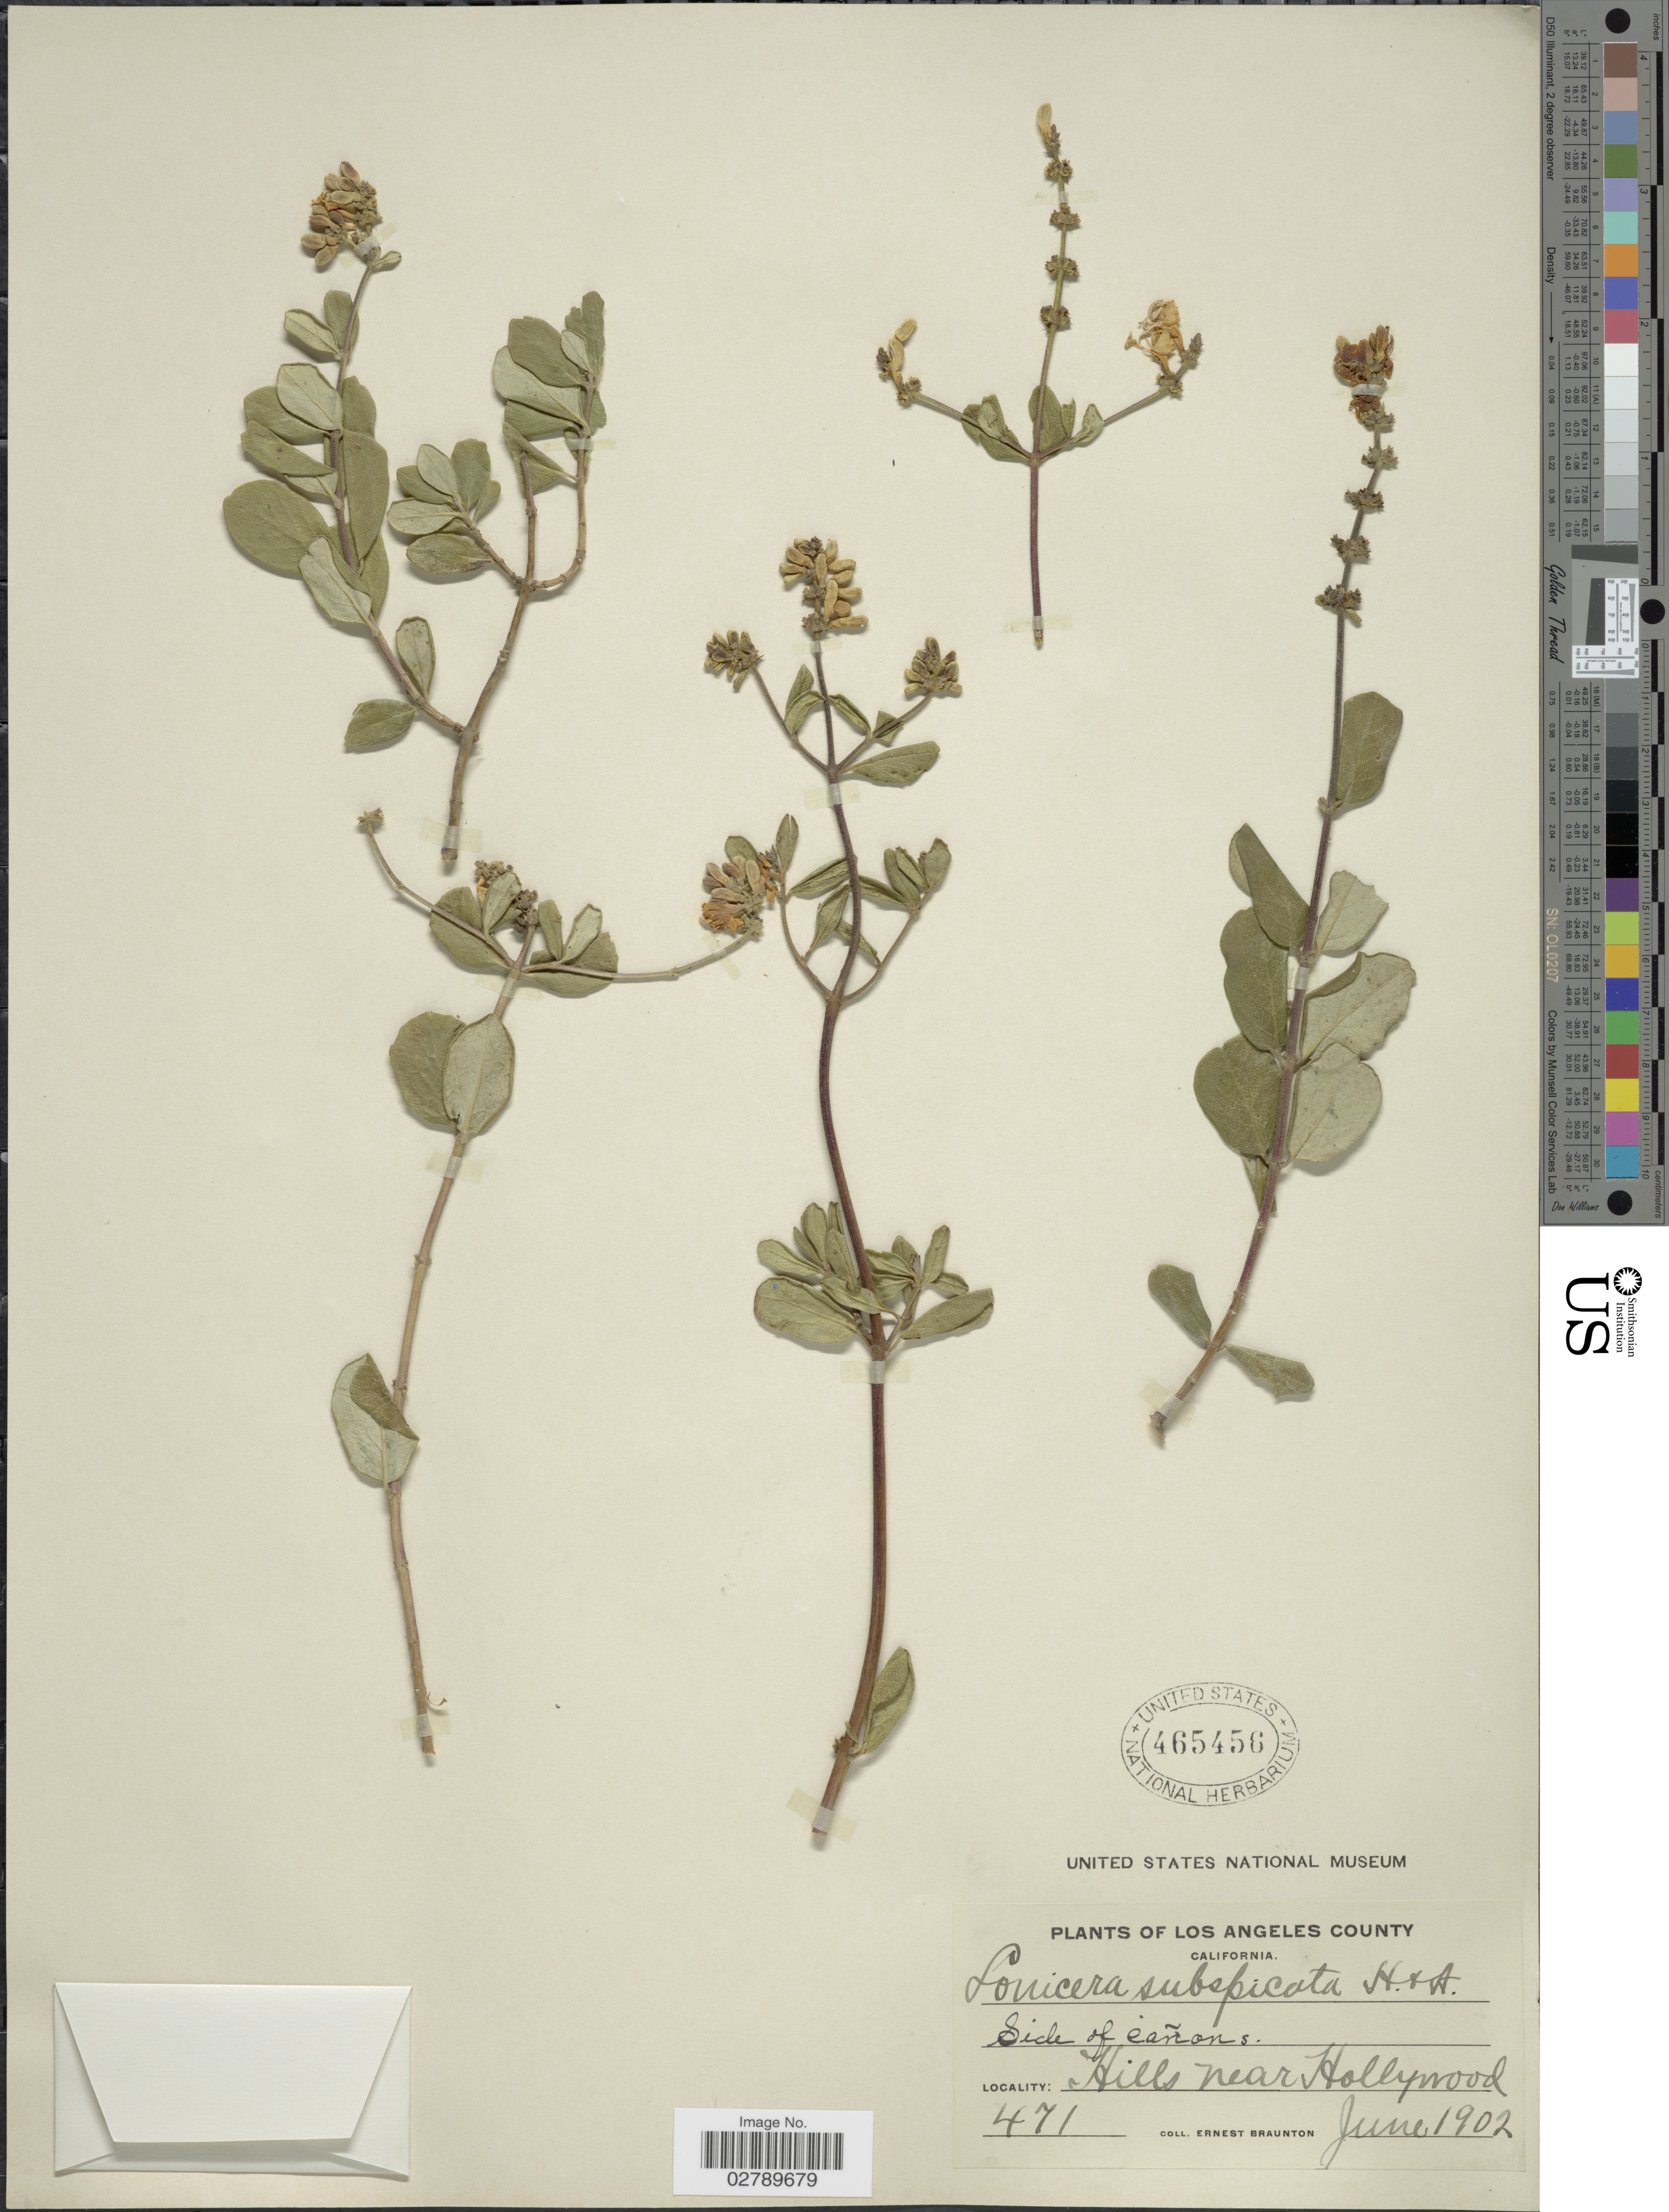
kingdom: Plantae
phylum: Tracheophyta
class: Magnoliopsida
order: Dipsacales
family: Caprifoliaceae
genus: Lonicera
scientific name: Lonicera johnstonii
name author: (D.D. Keck) McMinn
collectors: E. Braunton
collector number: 471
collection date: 1902-06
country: United States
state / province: California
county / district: Los Angeles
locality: Los Angeles County. Sicle of cañons. Hills near Hollywood.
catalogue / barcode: US 465456